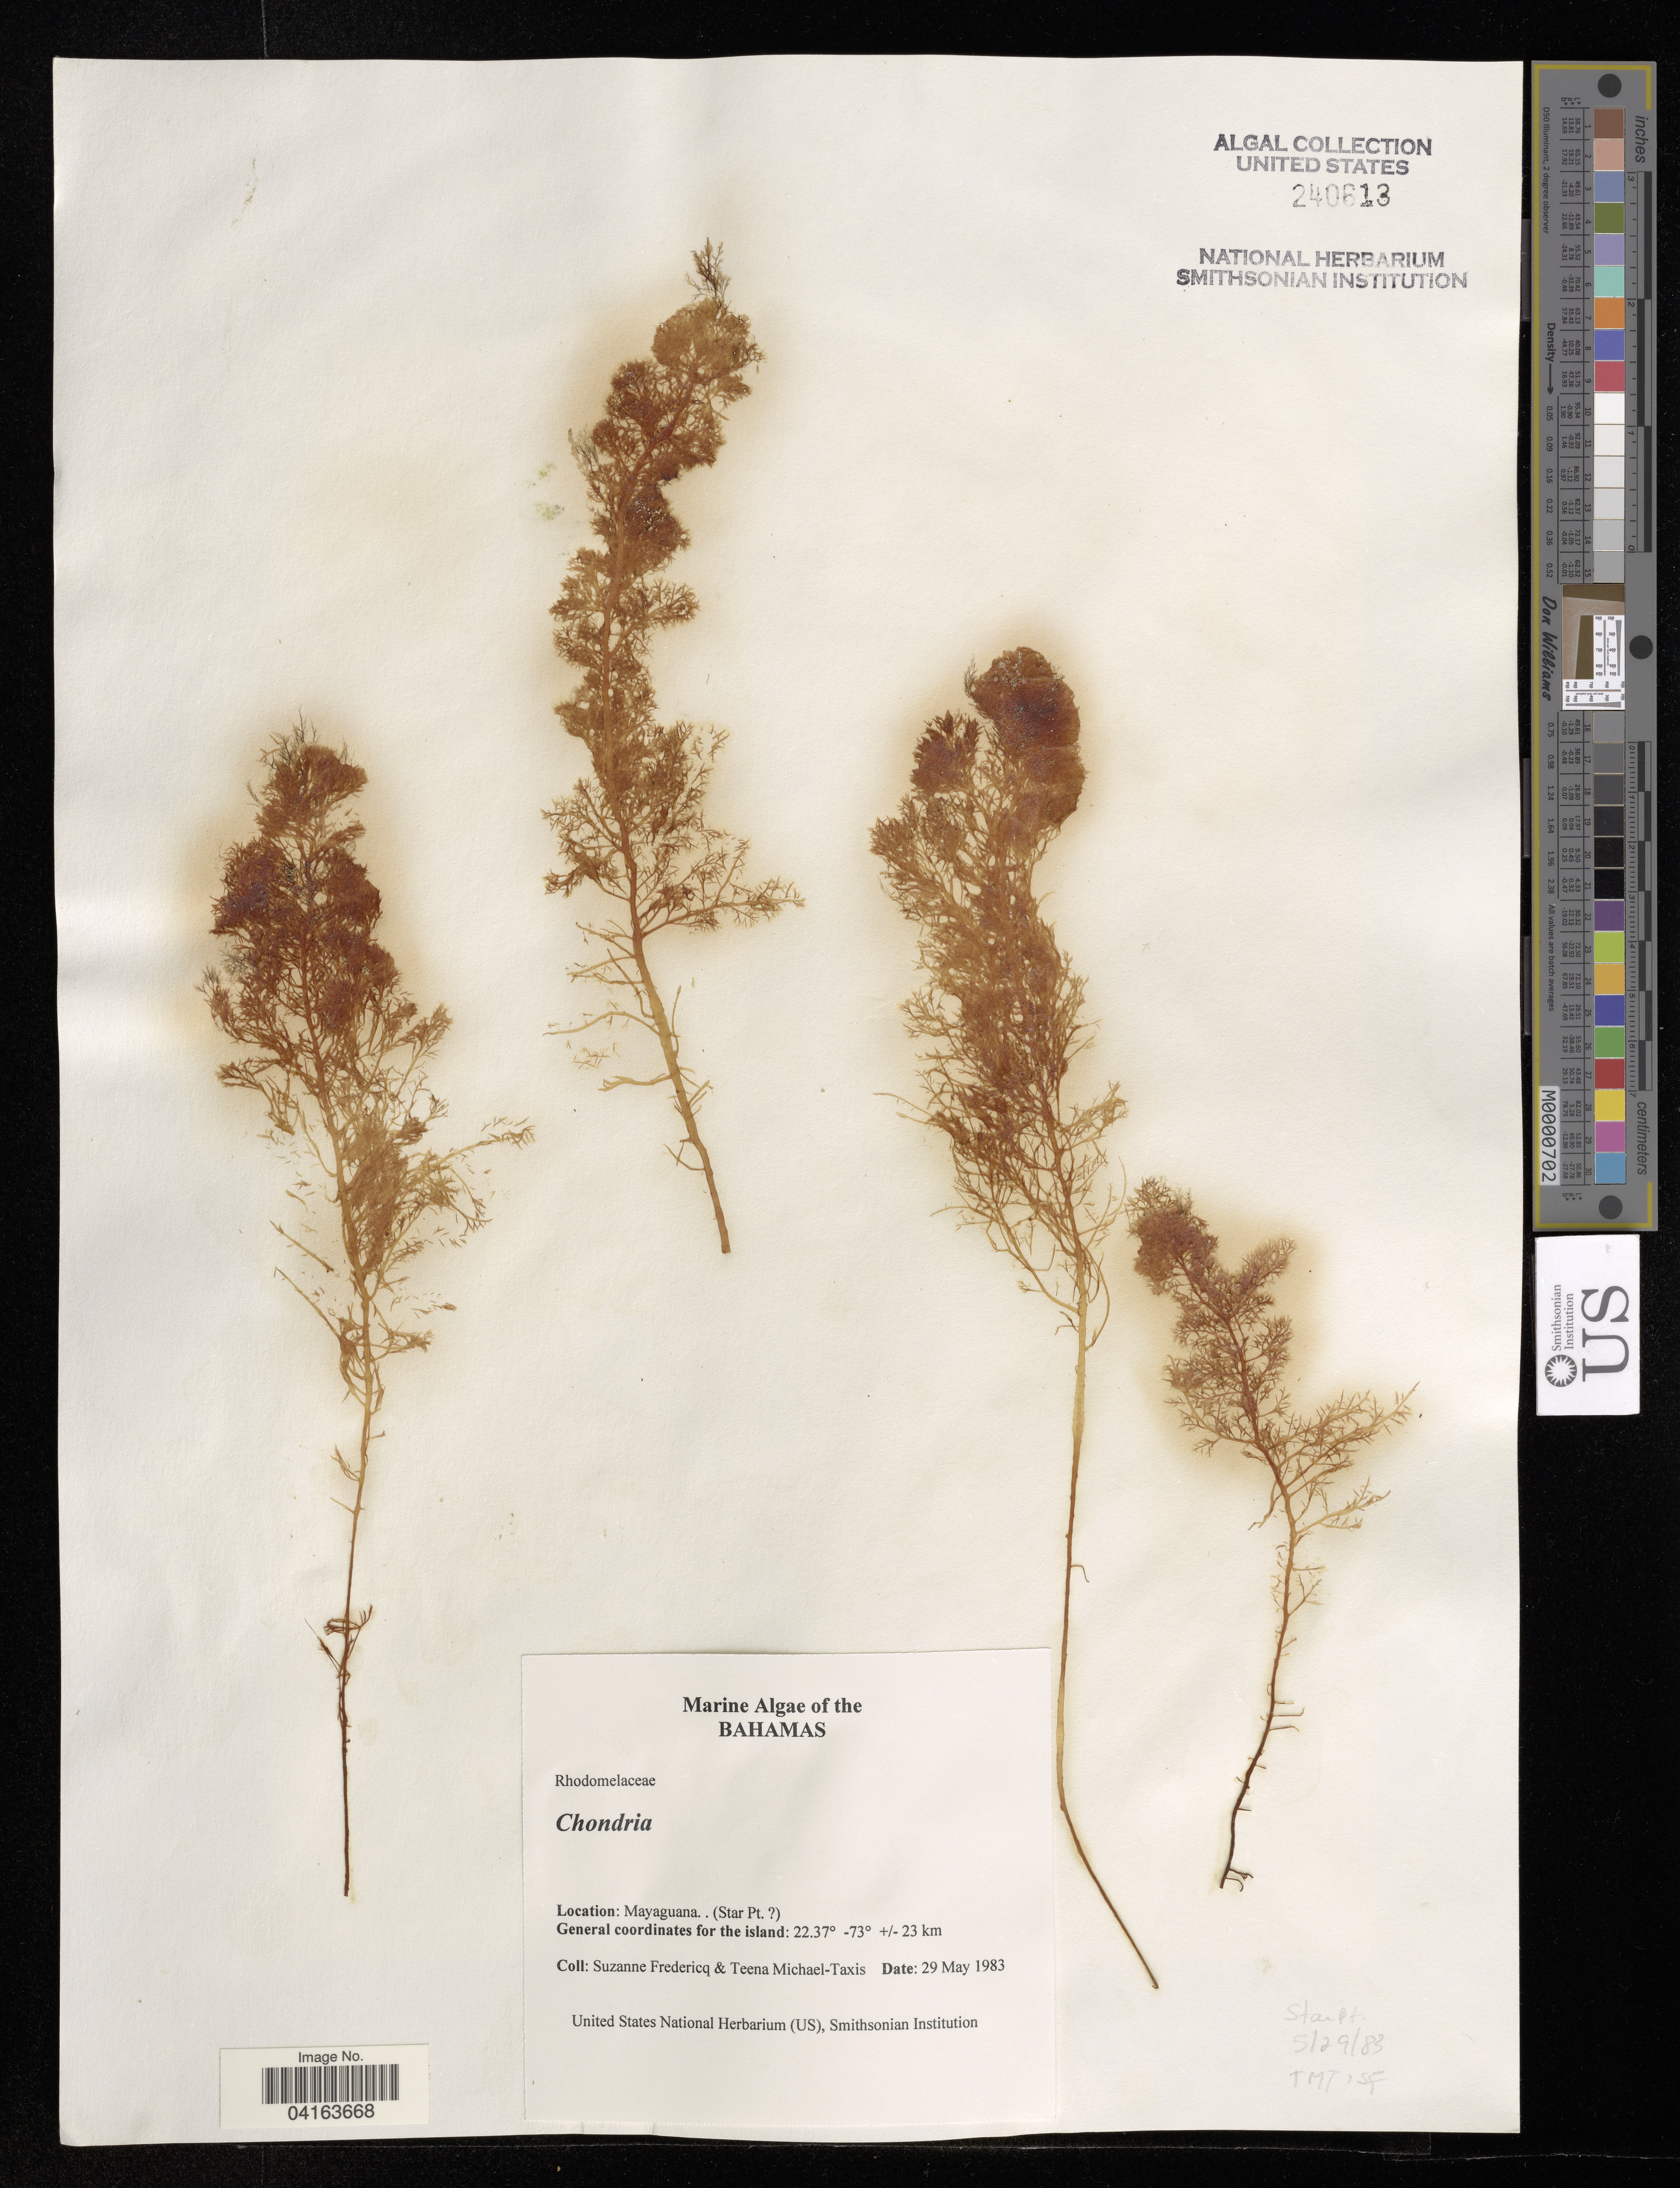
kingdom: Plantae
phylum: Rhodophyta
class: Florideophyceae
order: Ceramiales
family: Rhodomelaceae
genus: Chondria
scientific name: Chondria sp.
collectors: S. Fredericq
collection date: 1983-05-29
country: Bahamas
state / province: Mayaguana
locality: (Star Pt. ?).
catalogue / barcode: US 240613